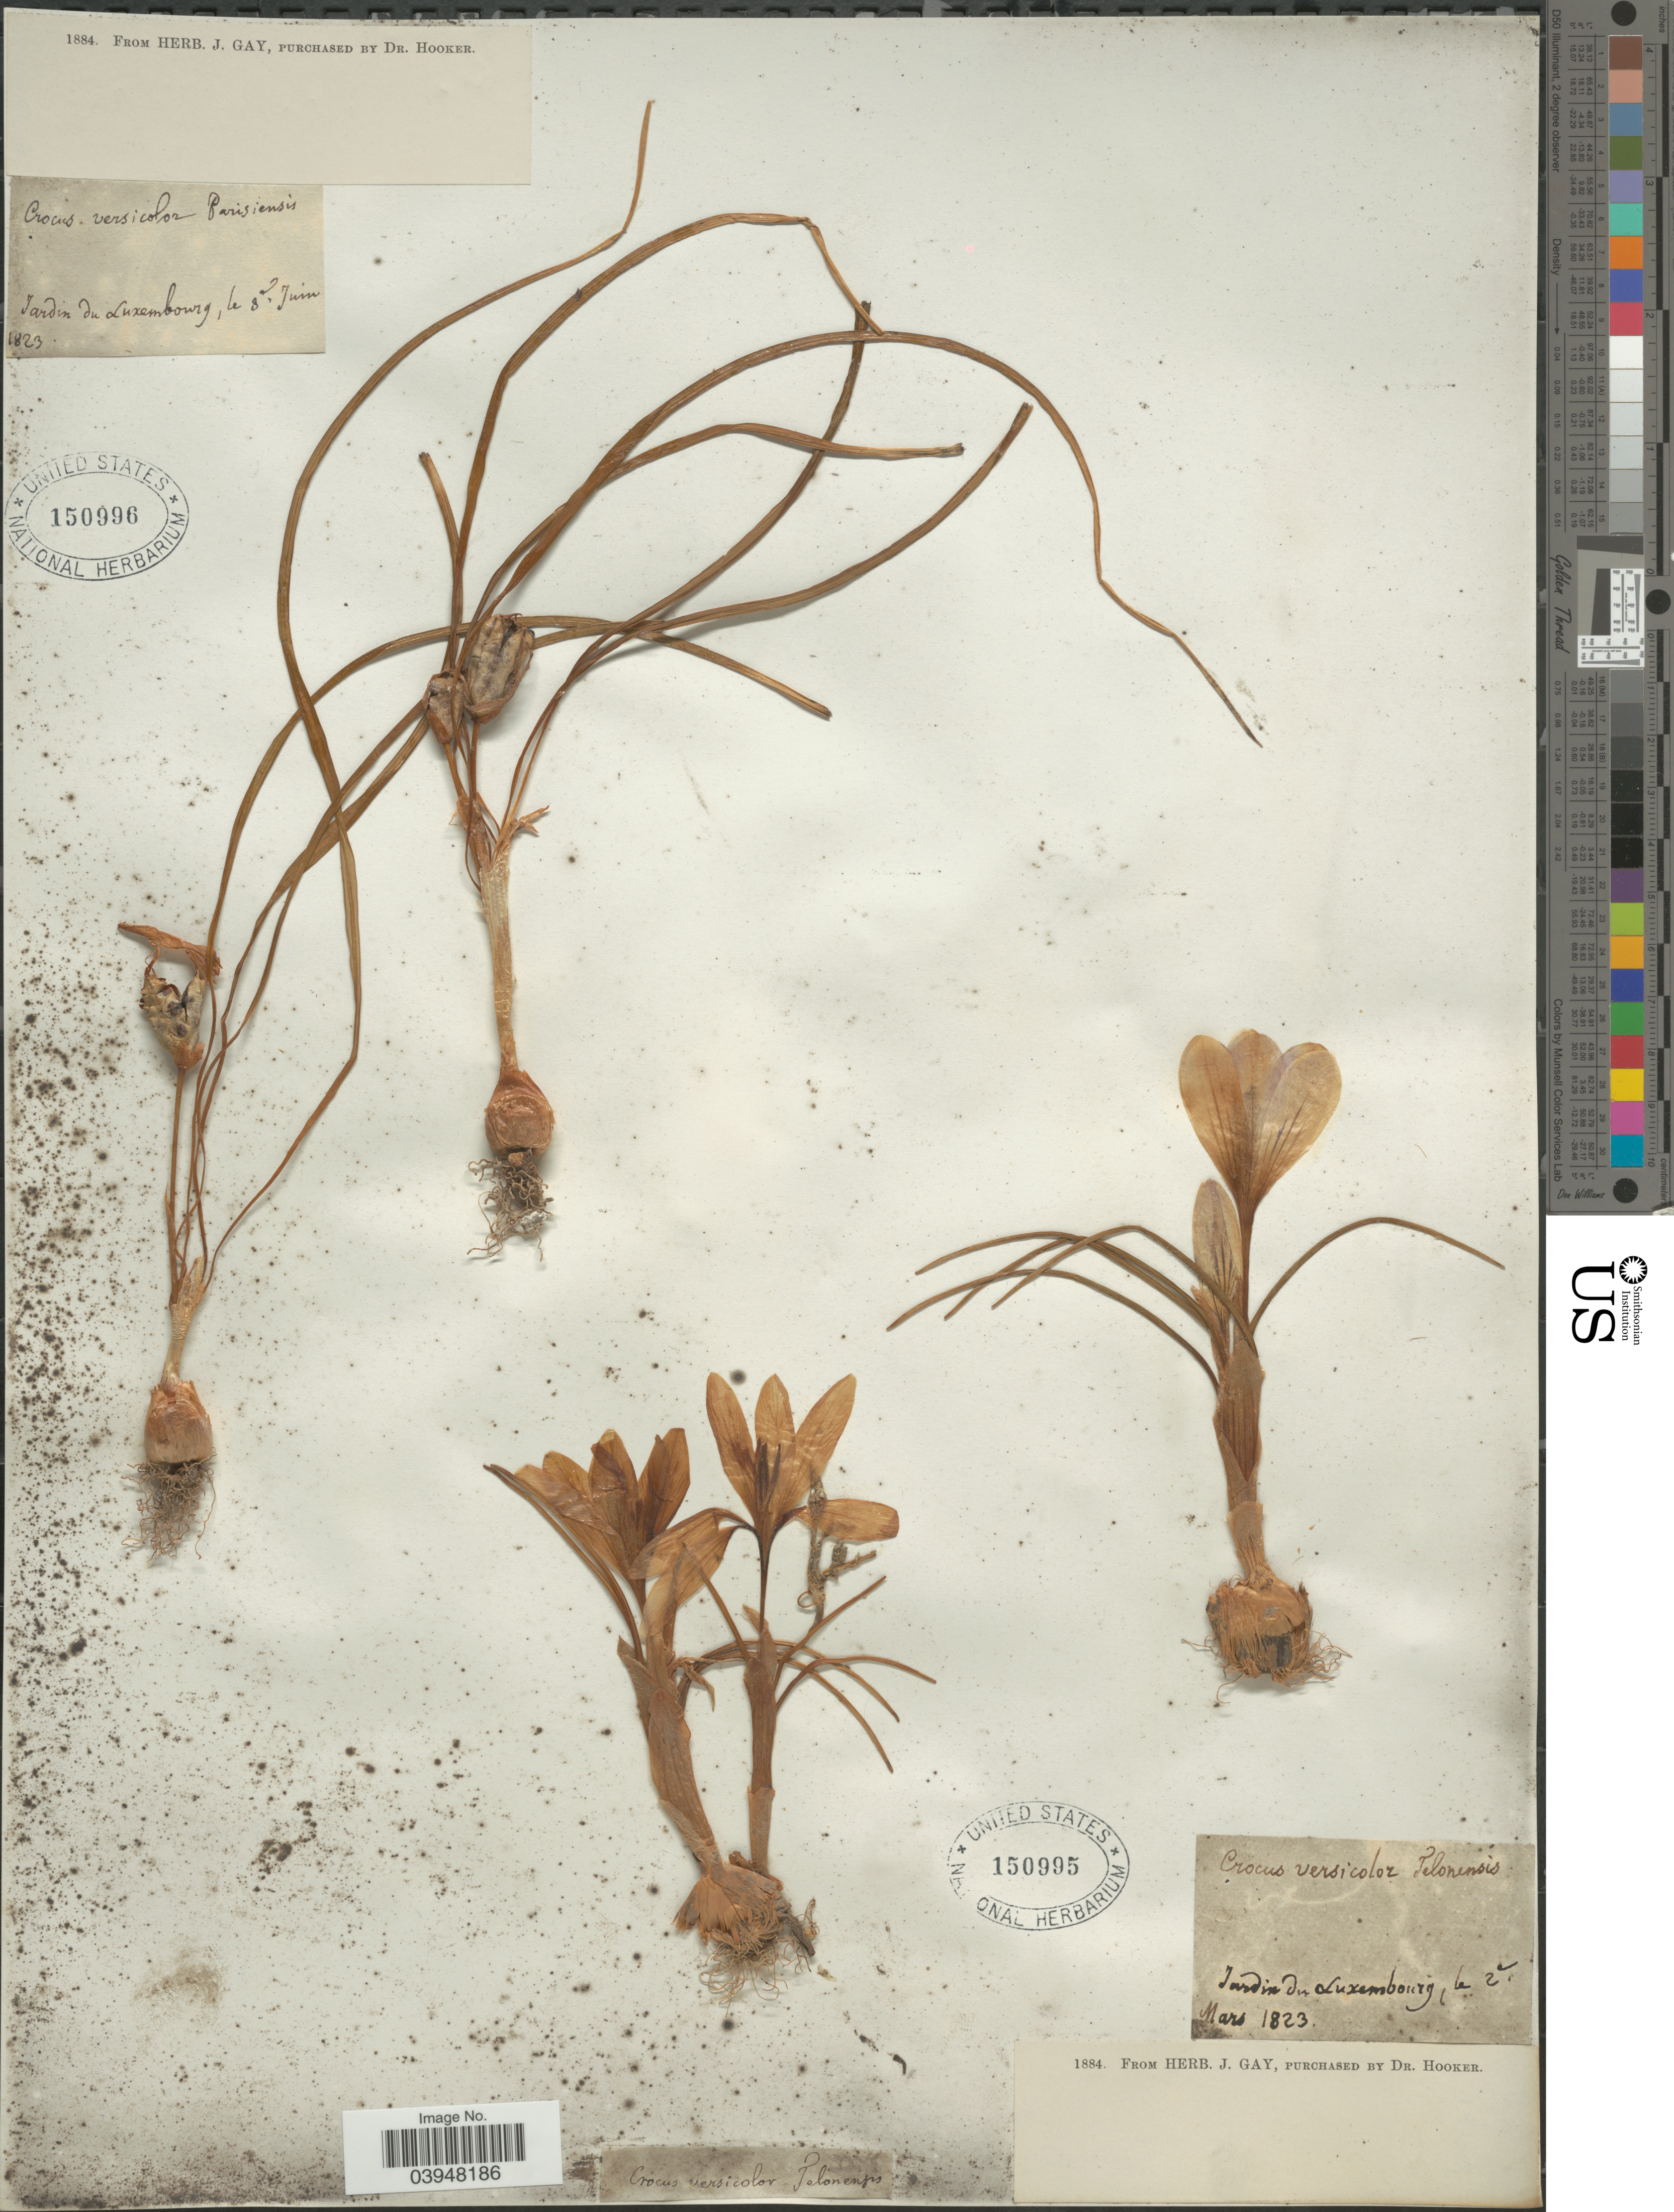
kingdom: Plantae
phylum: Tracheophyta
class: Liliopsida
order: Asparagales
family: Iridaceae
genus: Crocus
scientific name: Crocus versicolor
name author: Ker Gawl.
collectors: ex herb. J. Gay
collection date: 1823-06-08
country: Luxembourg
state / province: Luxembourg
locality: Jardin du Luxembourg.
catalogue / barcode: US 150996-2